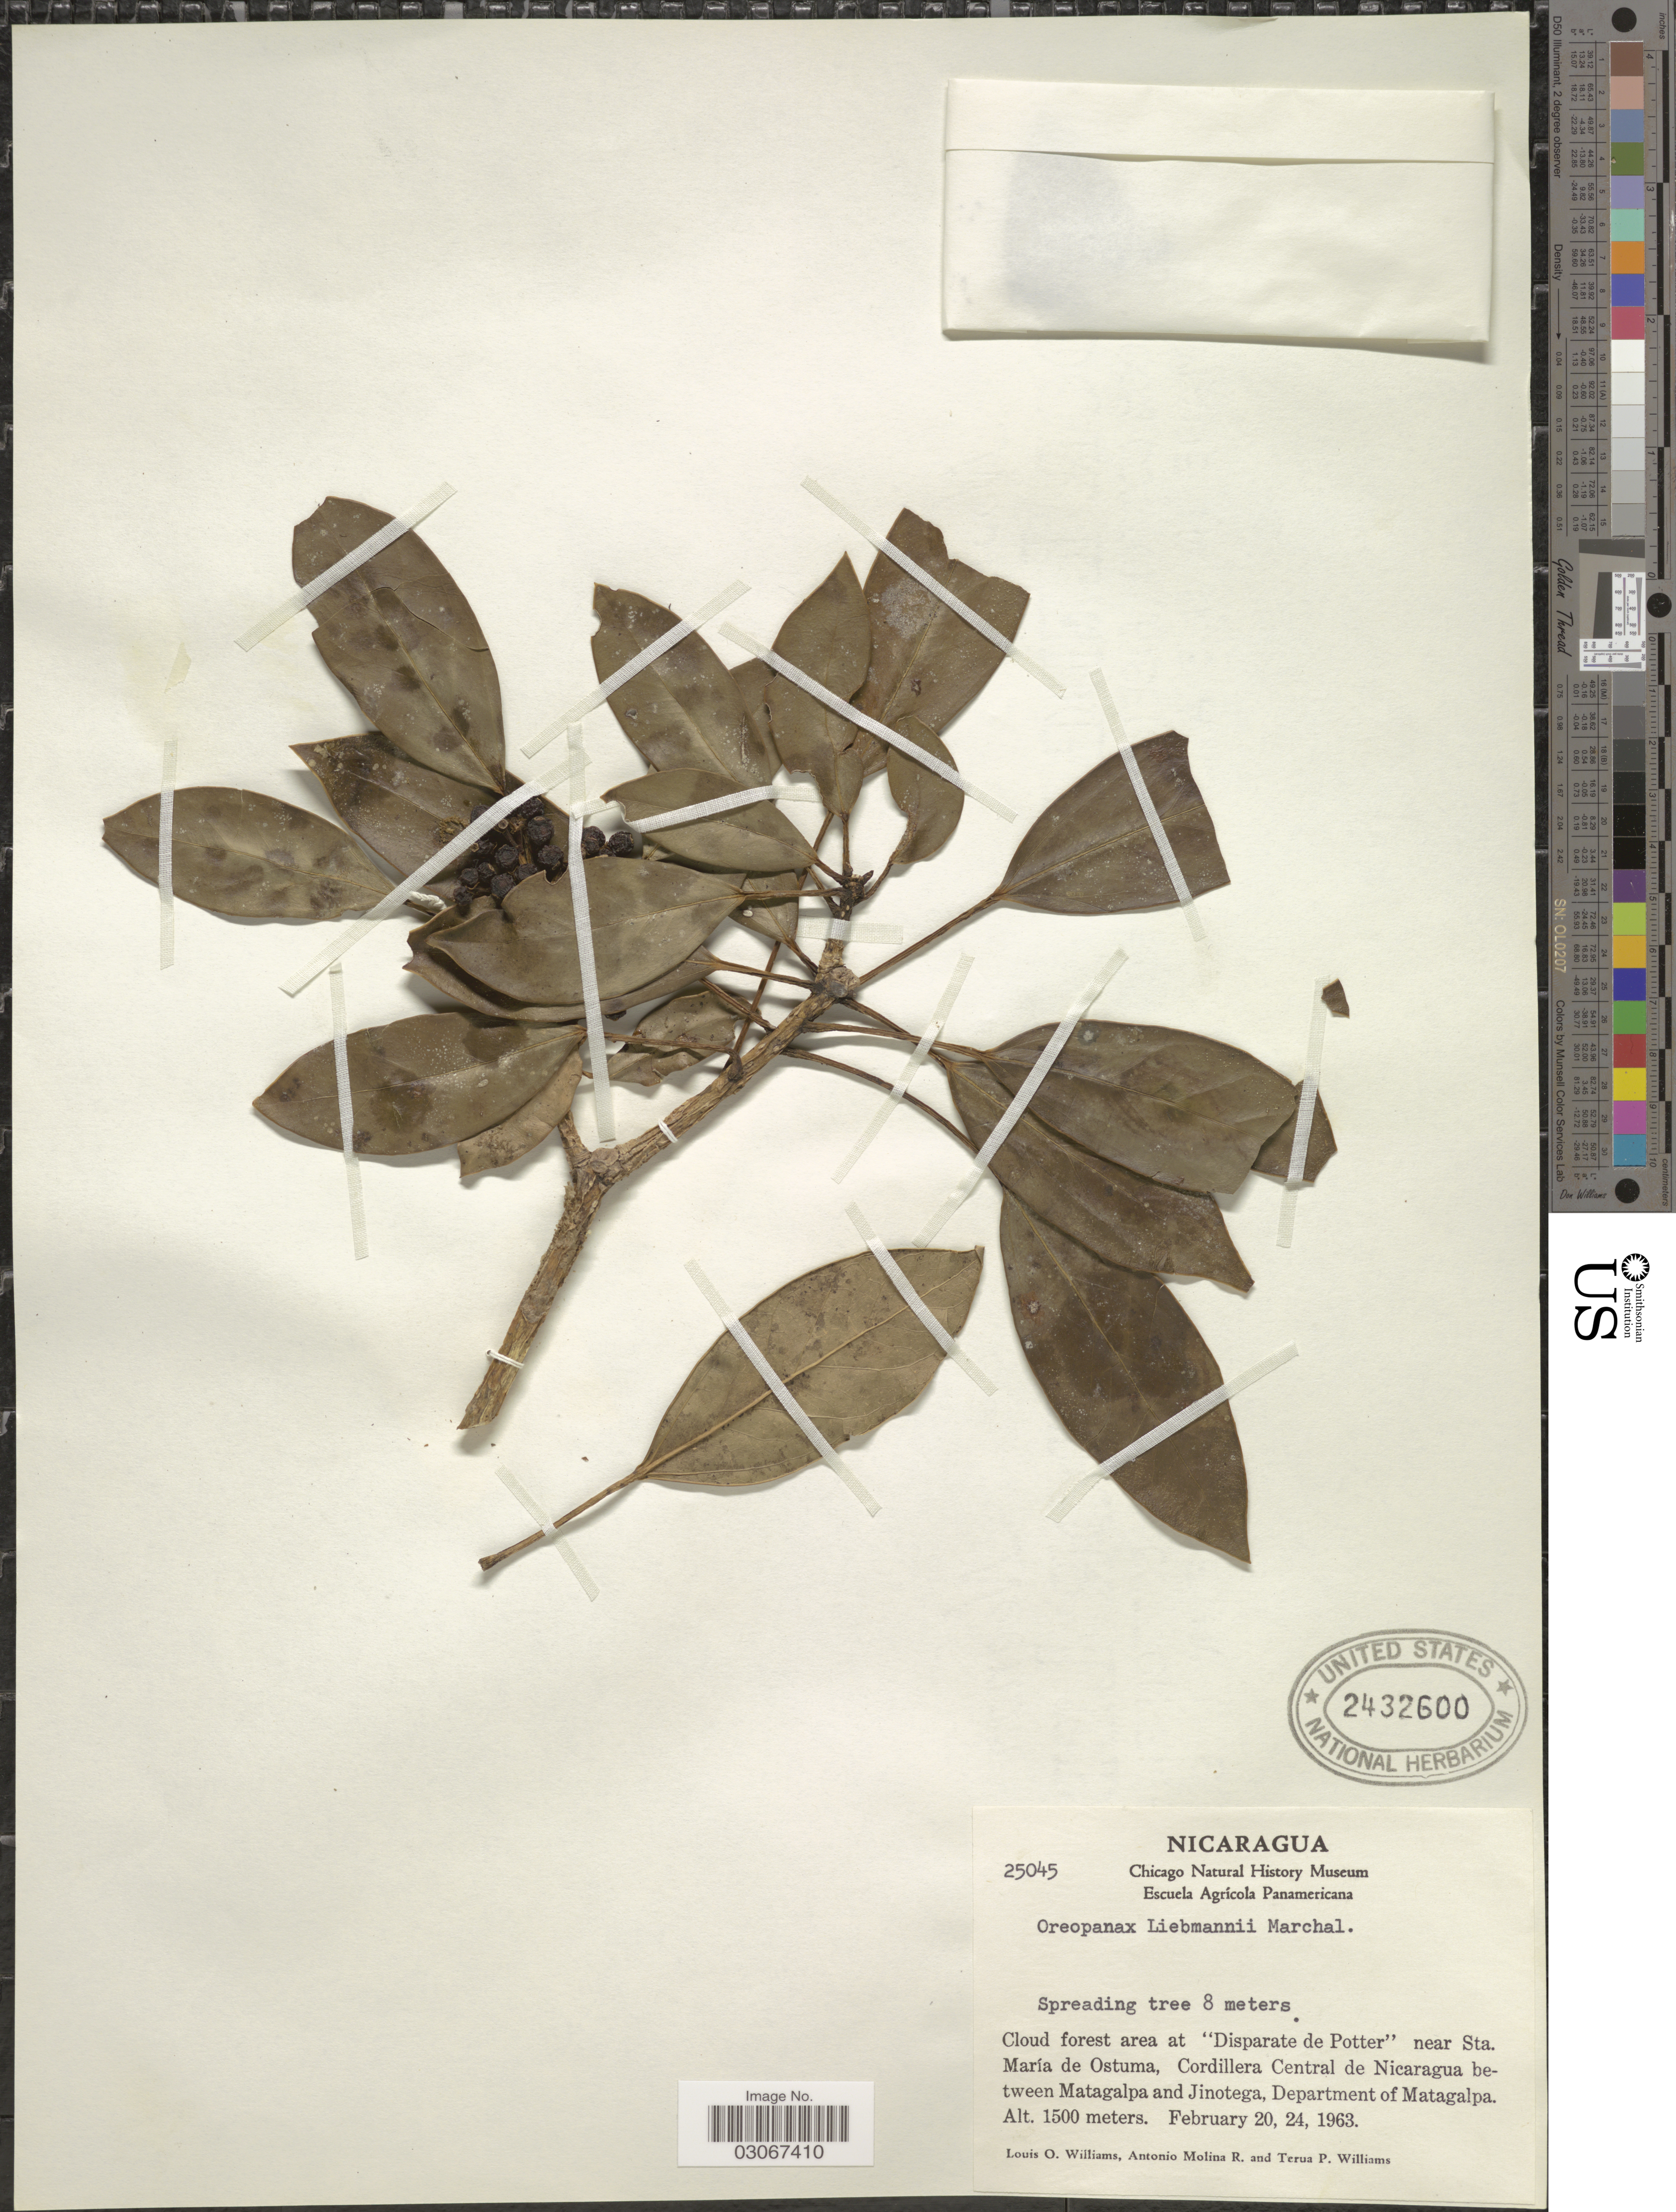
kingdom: Plantae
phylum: Tracheophyta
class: Magnoliopsida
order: Apiales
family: Araliaceae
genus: Oreopanax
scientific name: Oreopanax liebmannii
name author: Marchal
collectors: L. O. Williams, A. Molina R. & T. Williams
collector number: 25045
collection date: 1963-02-20/1963-02-24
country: Nicaragua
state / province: Matagalpa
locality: Cloud forest area at "Disparate de Potter" near Sta. María de Ostuma, Cordillera Central de Nicaragua between Matagalpa and Jinotega, Department of Matagalpa.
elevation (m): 1500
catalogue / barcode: US 2432600